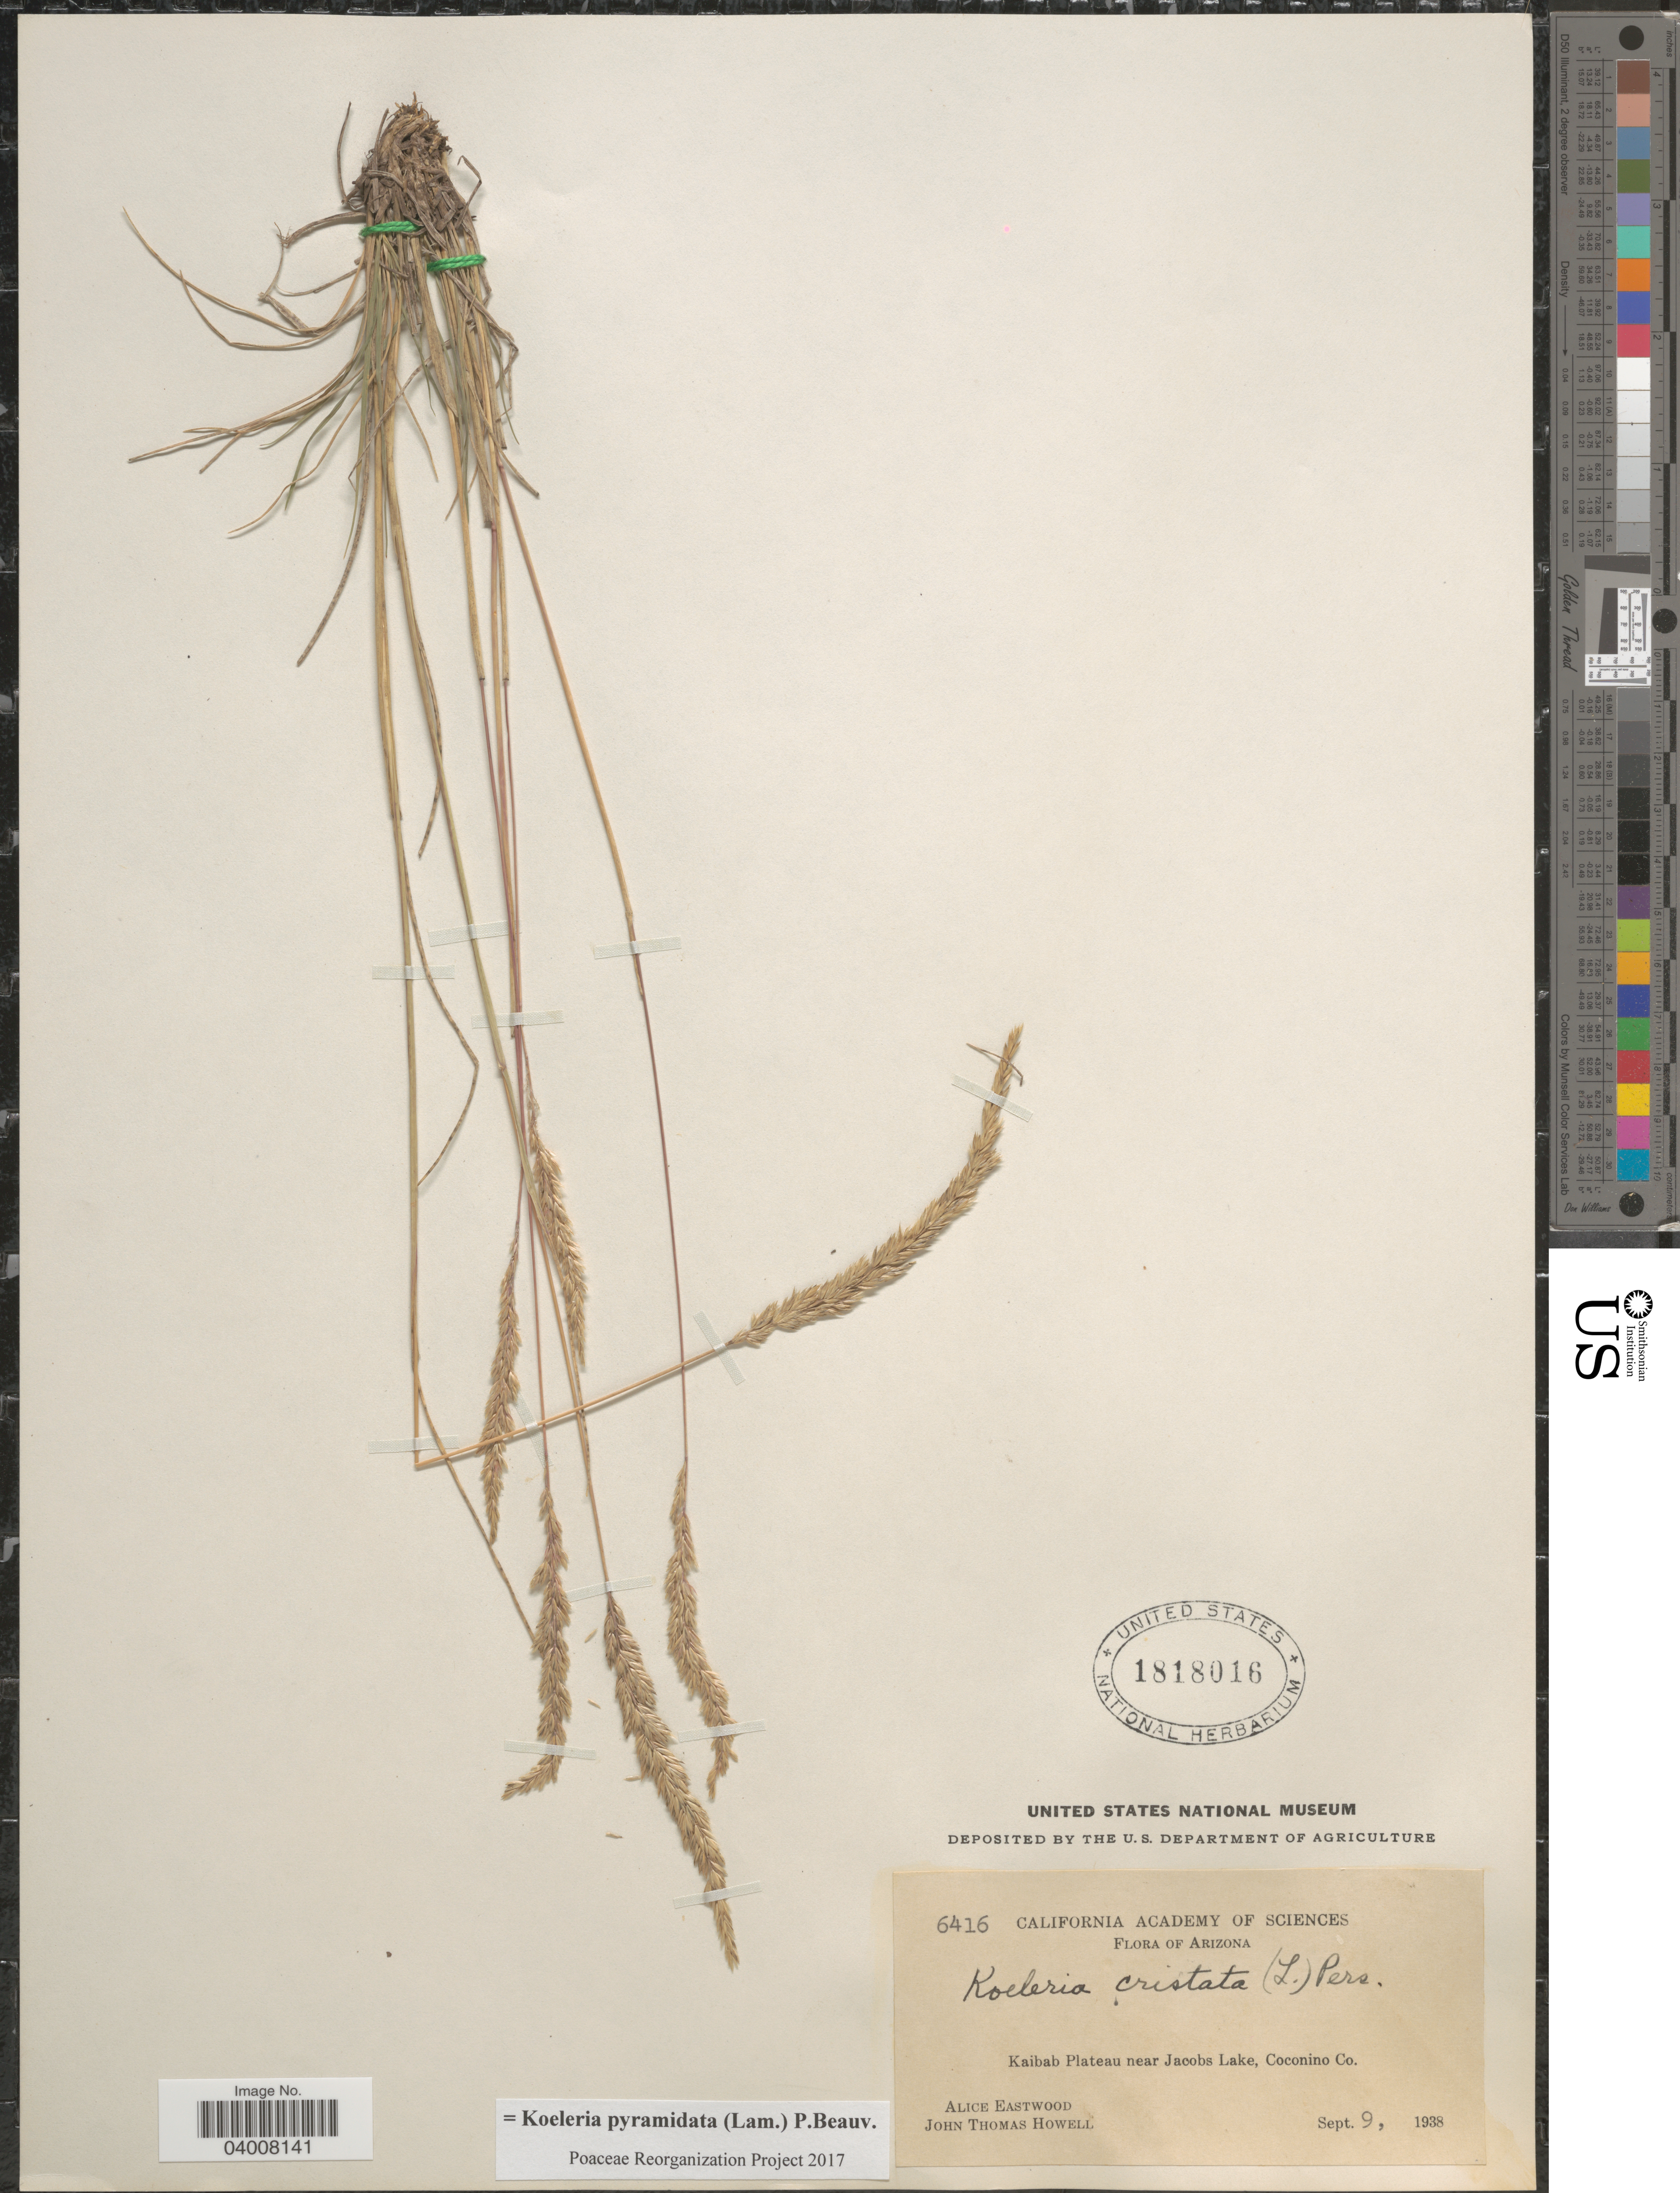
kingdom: Plantae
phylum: Tracheophyta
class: Liliopsida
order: Poales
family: Poaceae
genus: Koeleria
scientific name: Koeleria pyramidata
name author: (Lam.) P. Beauv.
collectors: A. Eastwood & J. T. Howell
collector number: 6416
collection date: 1938-09-09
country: United States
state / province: Arizona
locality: Kaibab Plateau near Jacobs Lake, Coconino Co.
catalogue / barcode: US 1818016